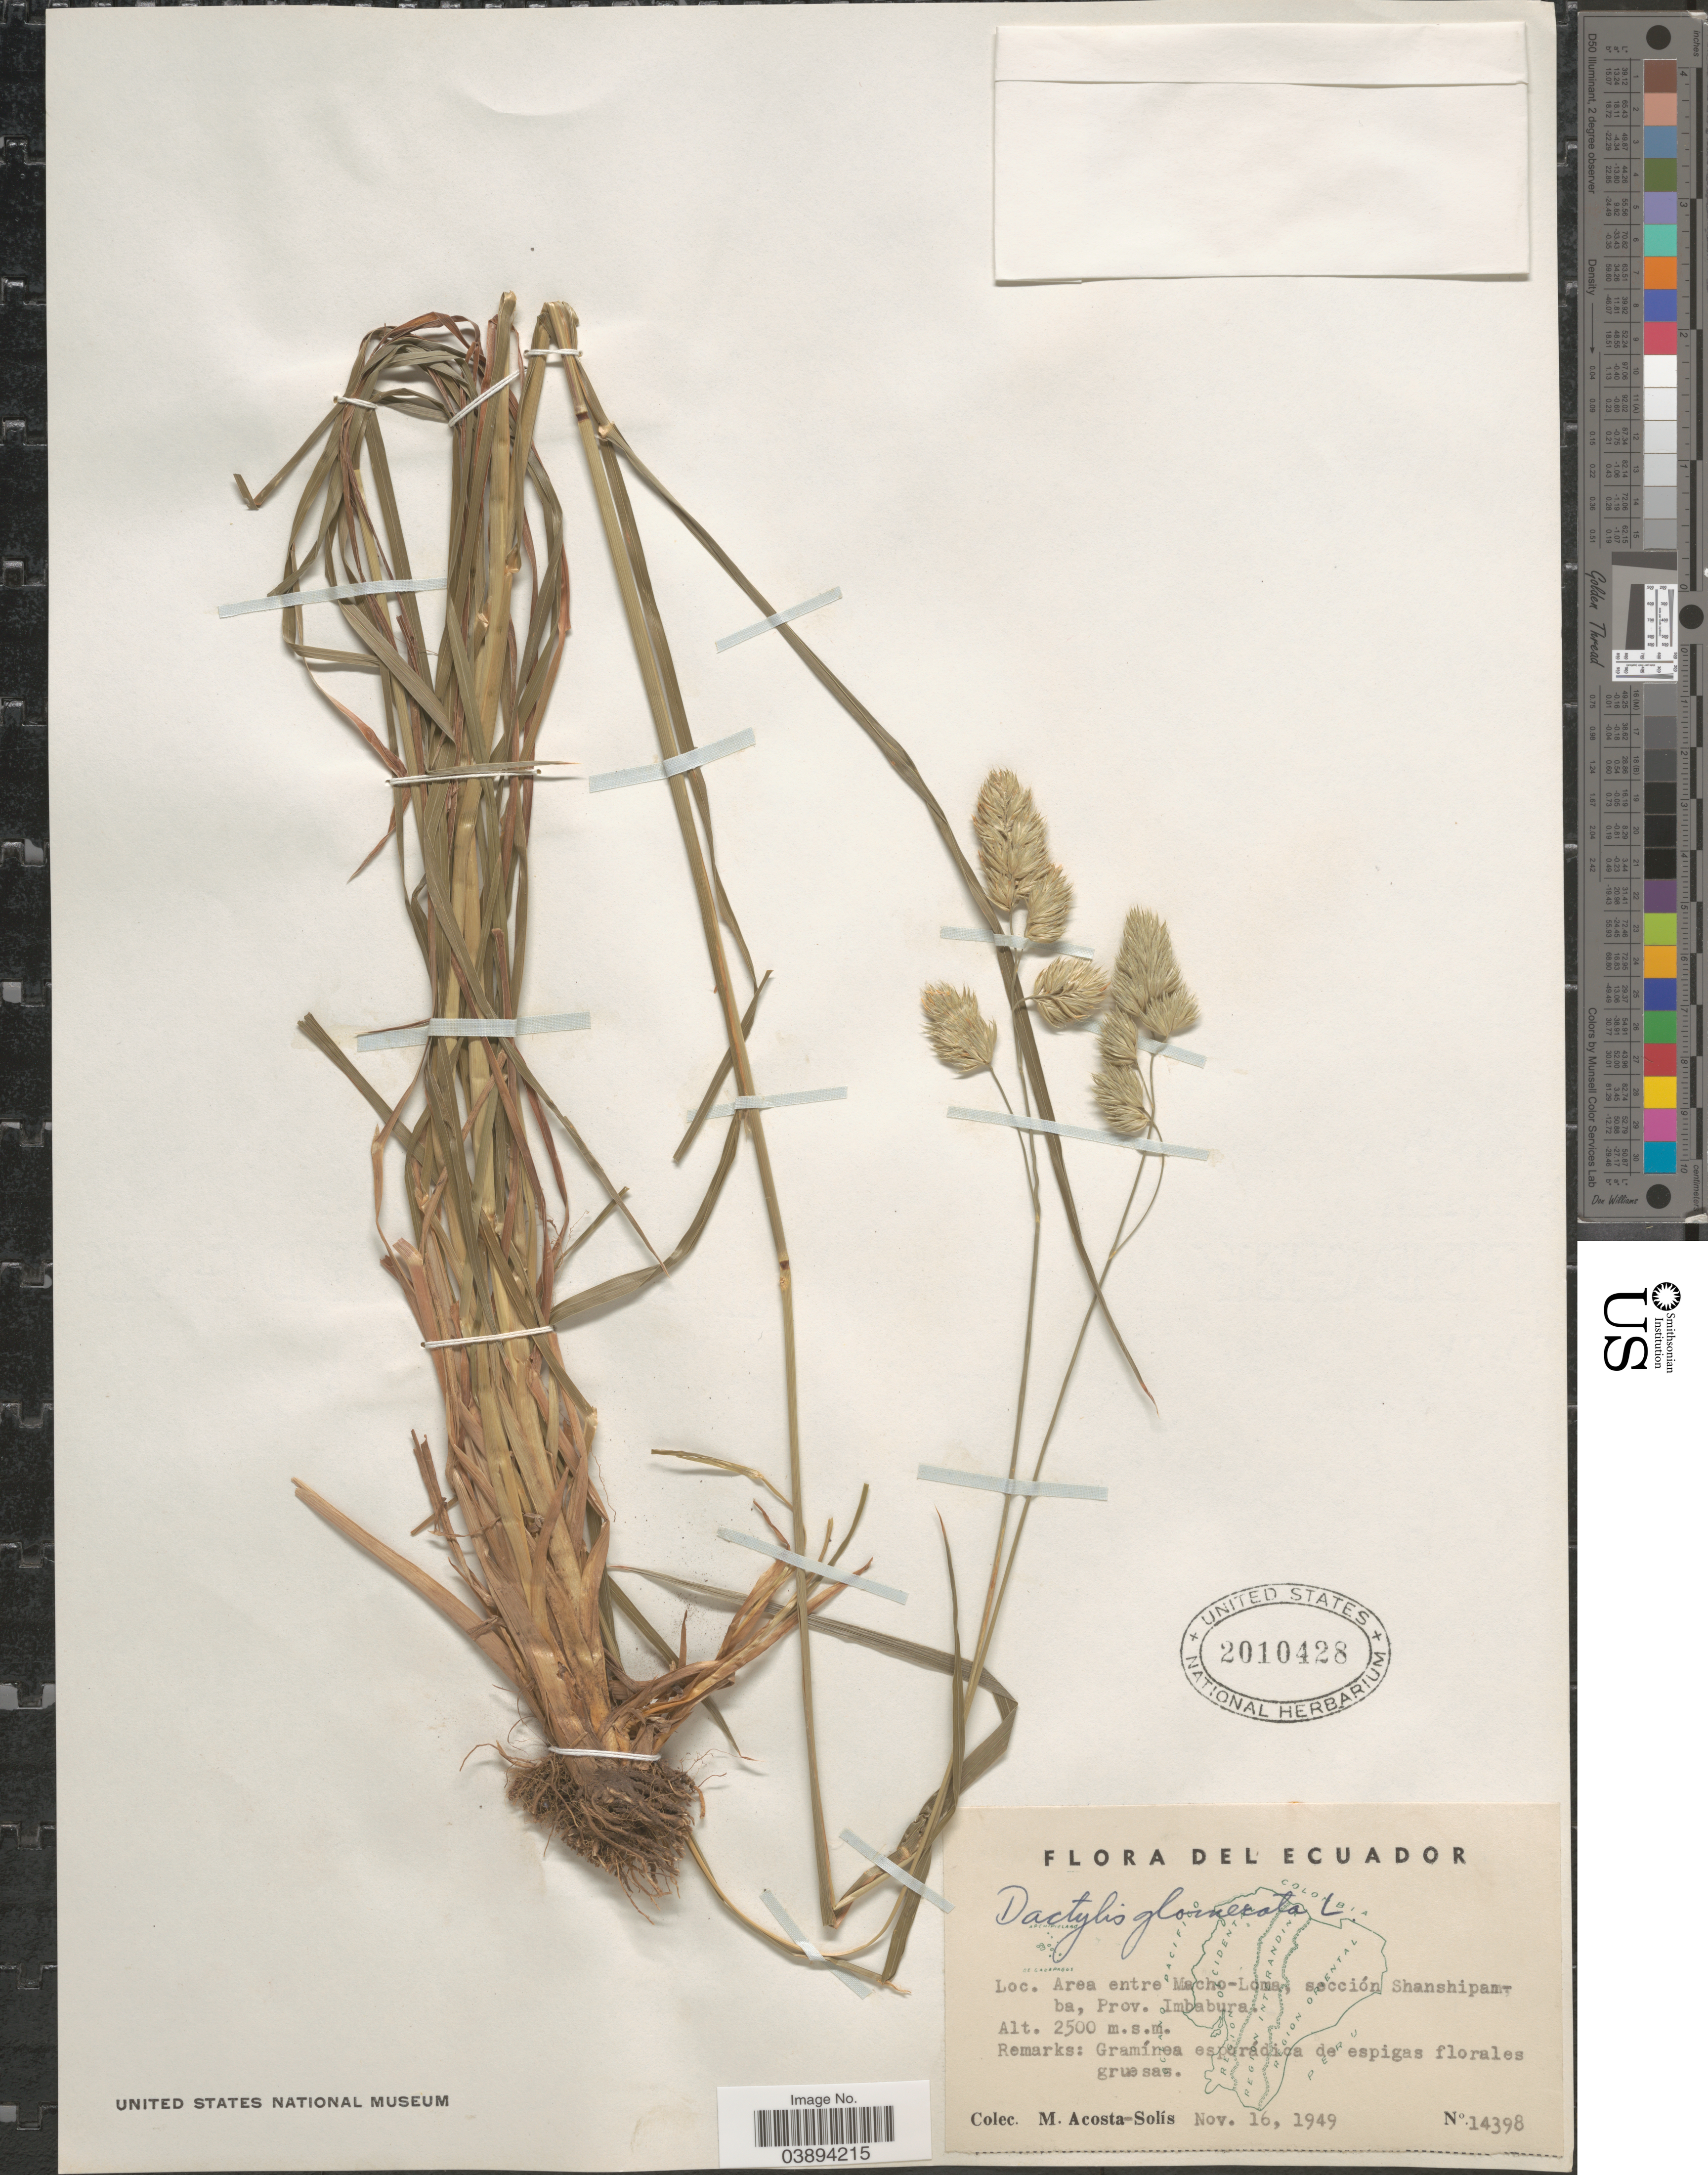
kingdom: Plantae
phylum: Tracheophyta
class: Liliopsida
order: Poales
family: Poaceae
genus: Dactylis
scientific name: Dactylis glomerata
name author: L.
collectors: M. Acosta Solis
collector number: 14398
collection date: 1949-11-16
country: Ecuador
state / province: Imbabura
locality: Area entre Macho-Loma, sección Shanshipamba.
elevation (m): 2500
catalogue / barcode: US 2010428